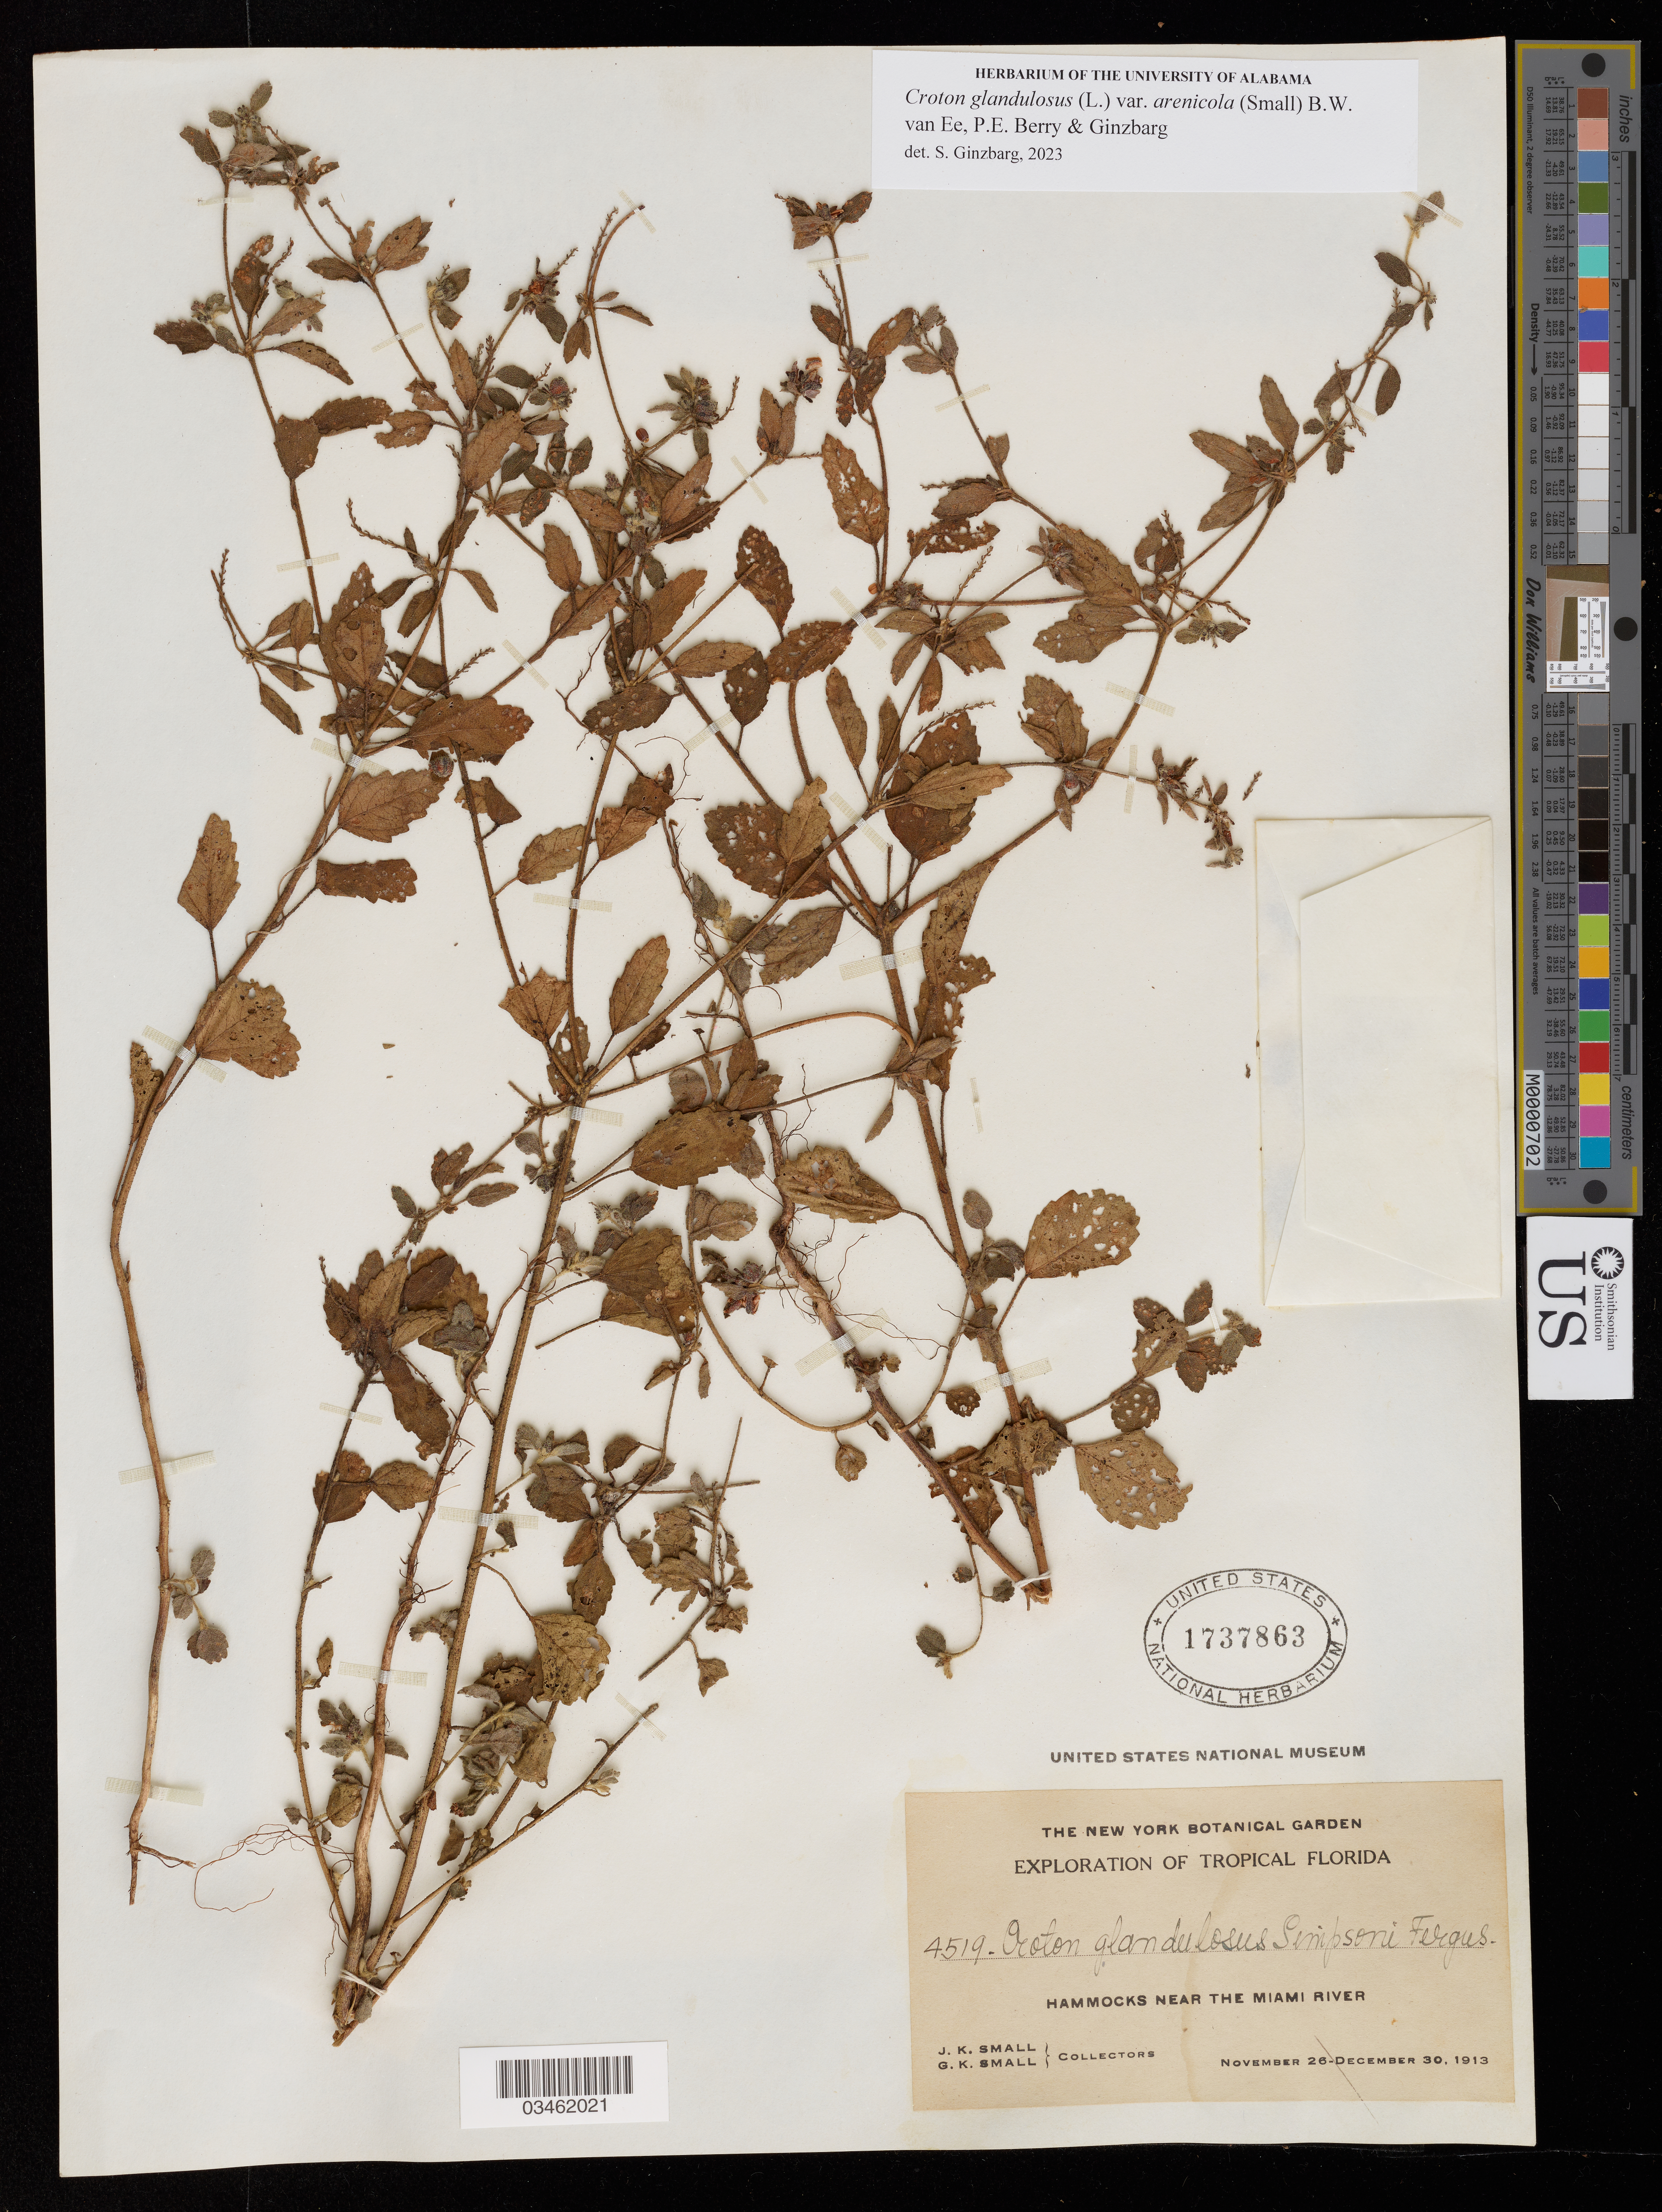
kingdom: Plantae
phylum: Tracheophyta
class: Magnoliopsida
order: Malpighiales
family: Euphorbiaceae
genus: Croton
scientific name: Croton glandulosus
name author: L.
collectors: J. K. Small & G. K. Small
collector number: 4519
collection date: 1913-11-26/1913-12-30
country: United States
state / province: Florida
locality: Exploration of Tropical Florida. Hammocks near the Miami River.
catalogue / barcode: US 1737863